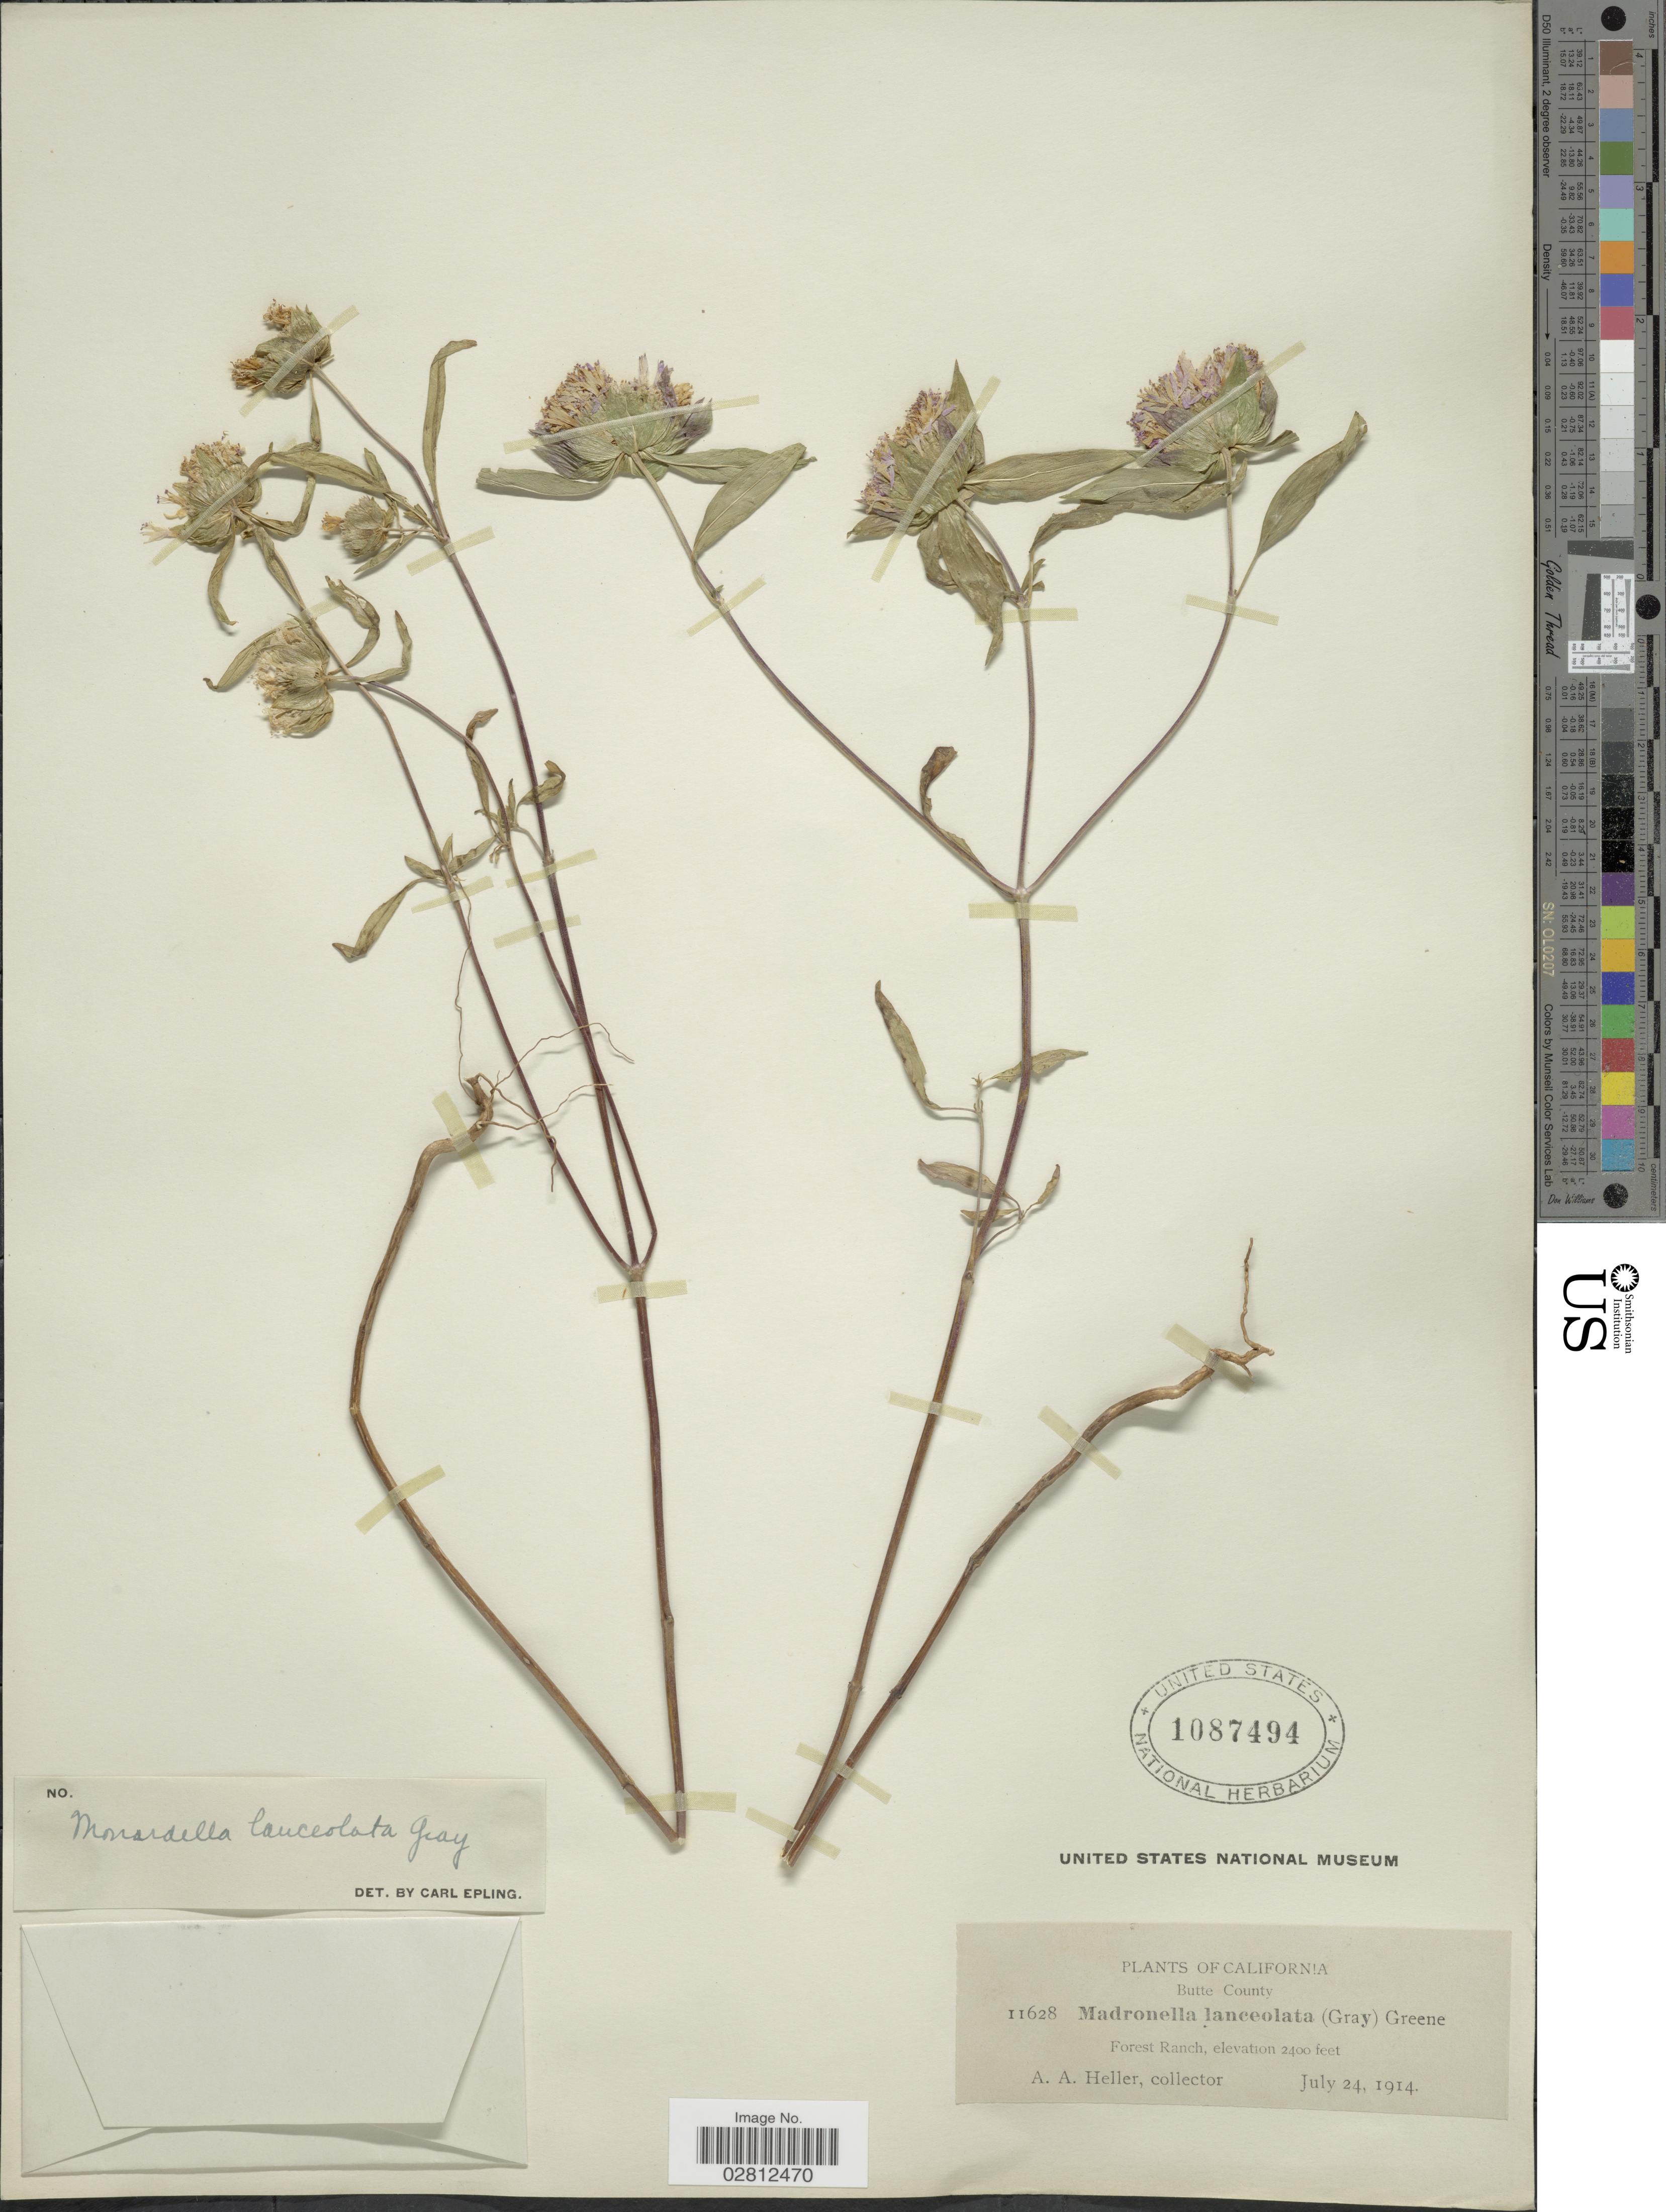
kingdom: Plantae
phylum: Tracheophyta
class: Magnoliopsida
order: Lamiales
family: Lamiaceae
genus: Monardella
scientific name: Monardella lanceolata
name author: A. Gray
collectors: A. A. Heller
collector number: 11628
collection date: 1914-07-24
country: United States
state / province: California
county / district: Butte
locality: Butte County, Forest Ranch.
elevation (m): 732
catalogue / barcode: US 1087494